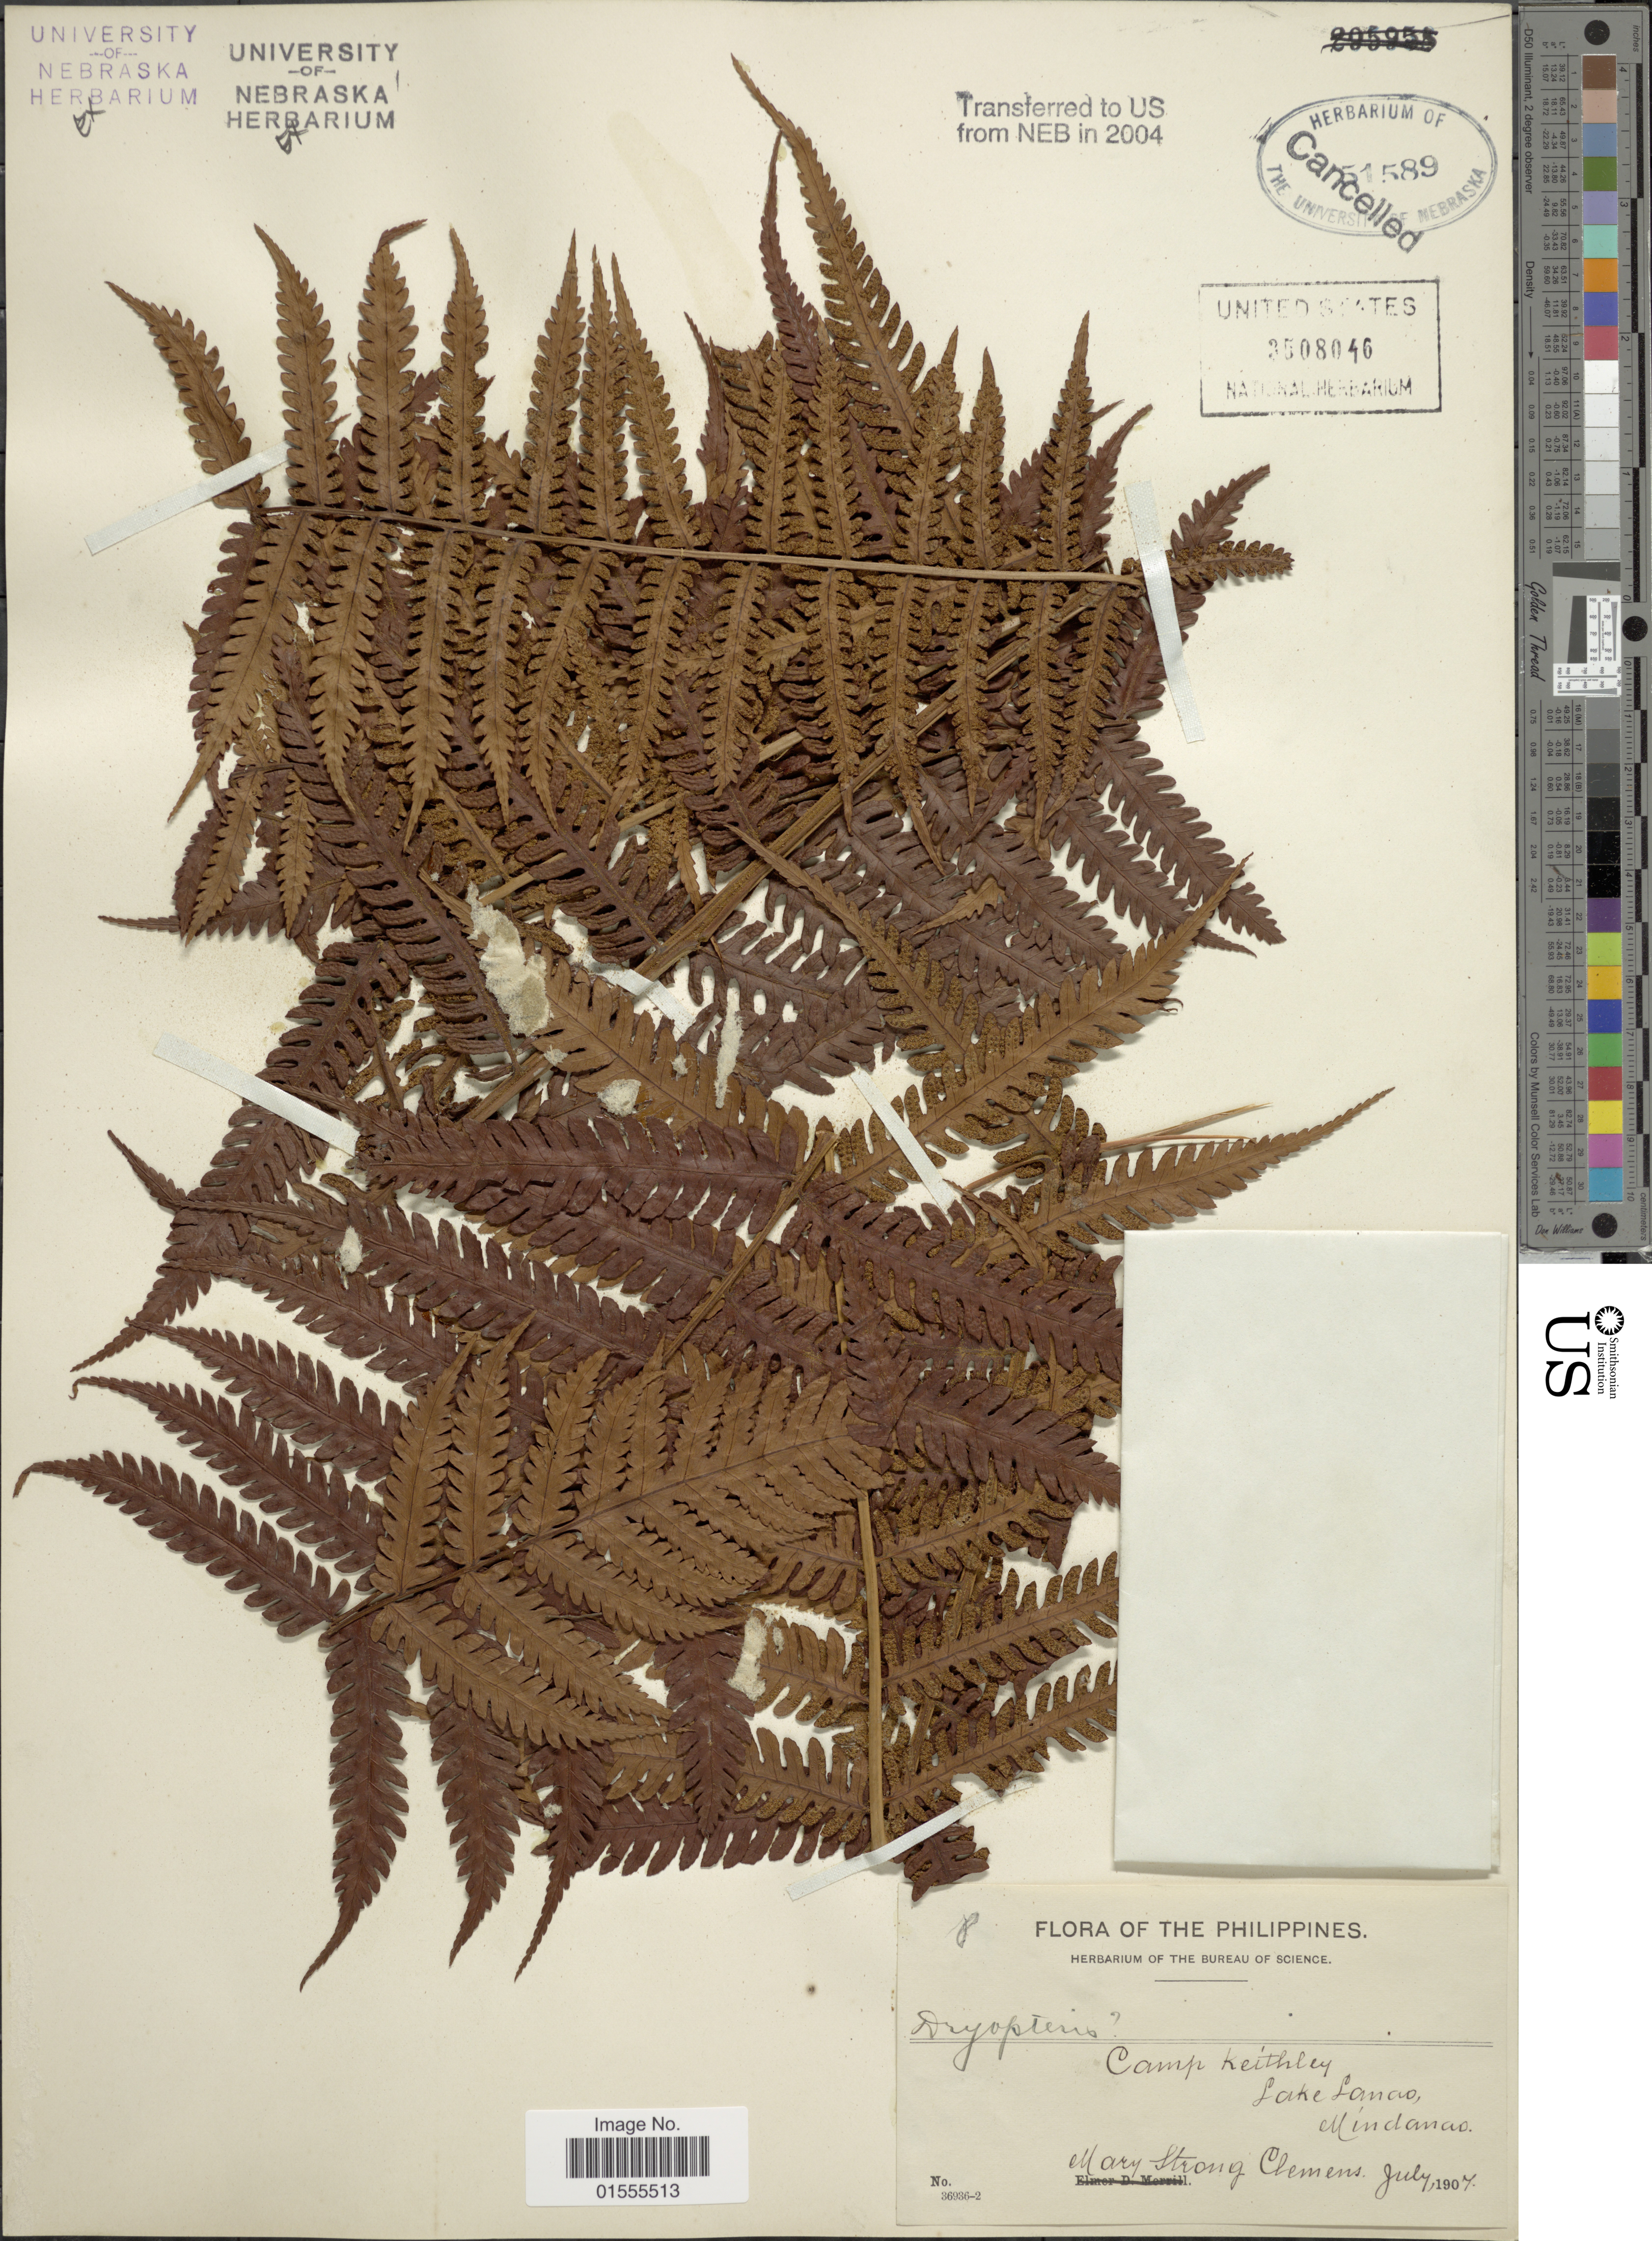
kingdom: Plantae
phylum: Tracheophyta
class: Polypodiopsida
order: Polypodiales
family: Dryopteridaceae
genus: Dryopteris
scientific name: Dryopteris sp.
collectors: M. S. Clemens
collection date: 1907-07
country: Philippines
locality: Camp Keithley, Lake Lanao, Mindanao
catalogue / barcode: US 3508046